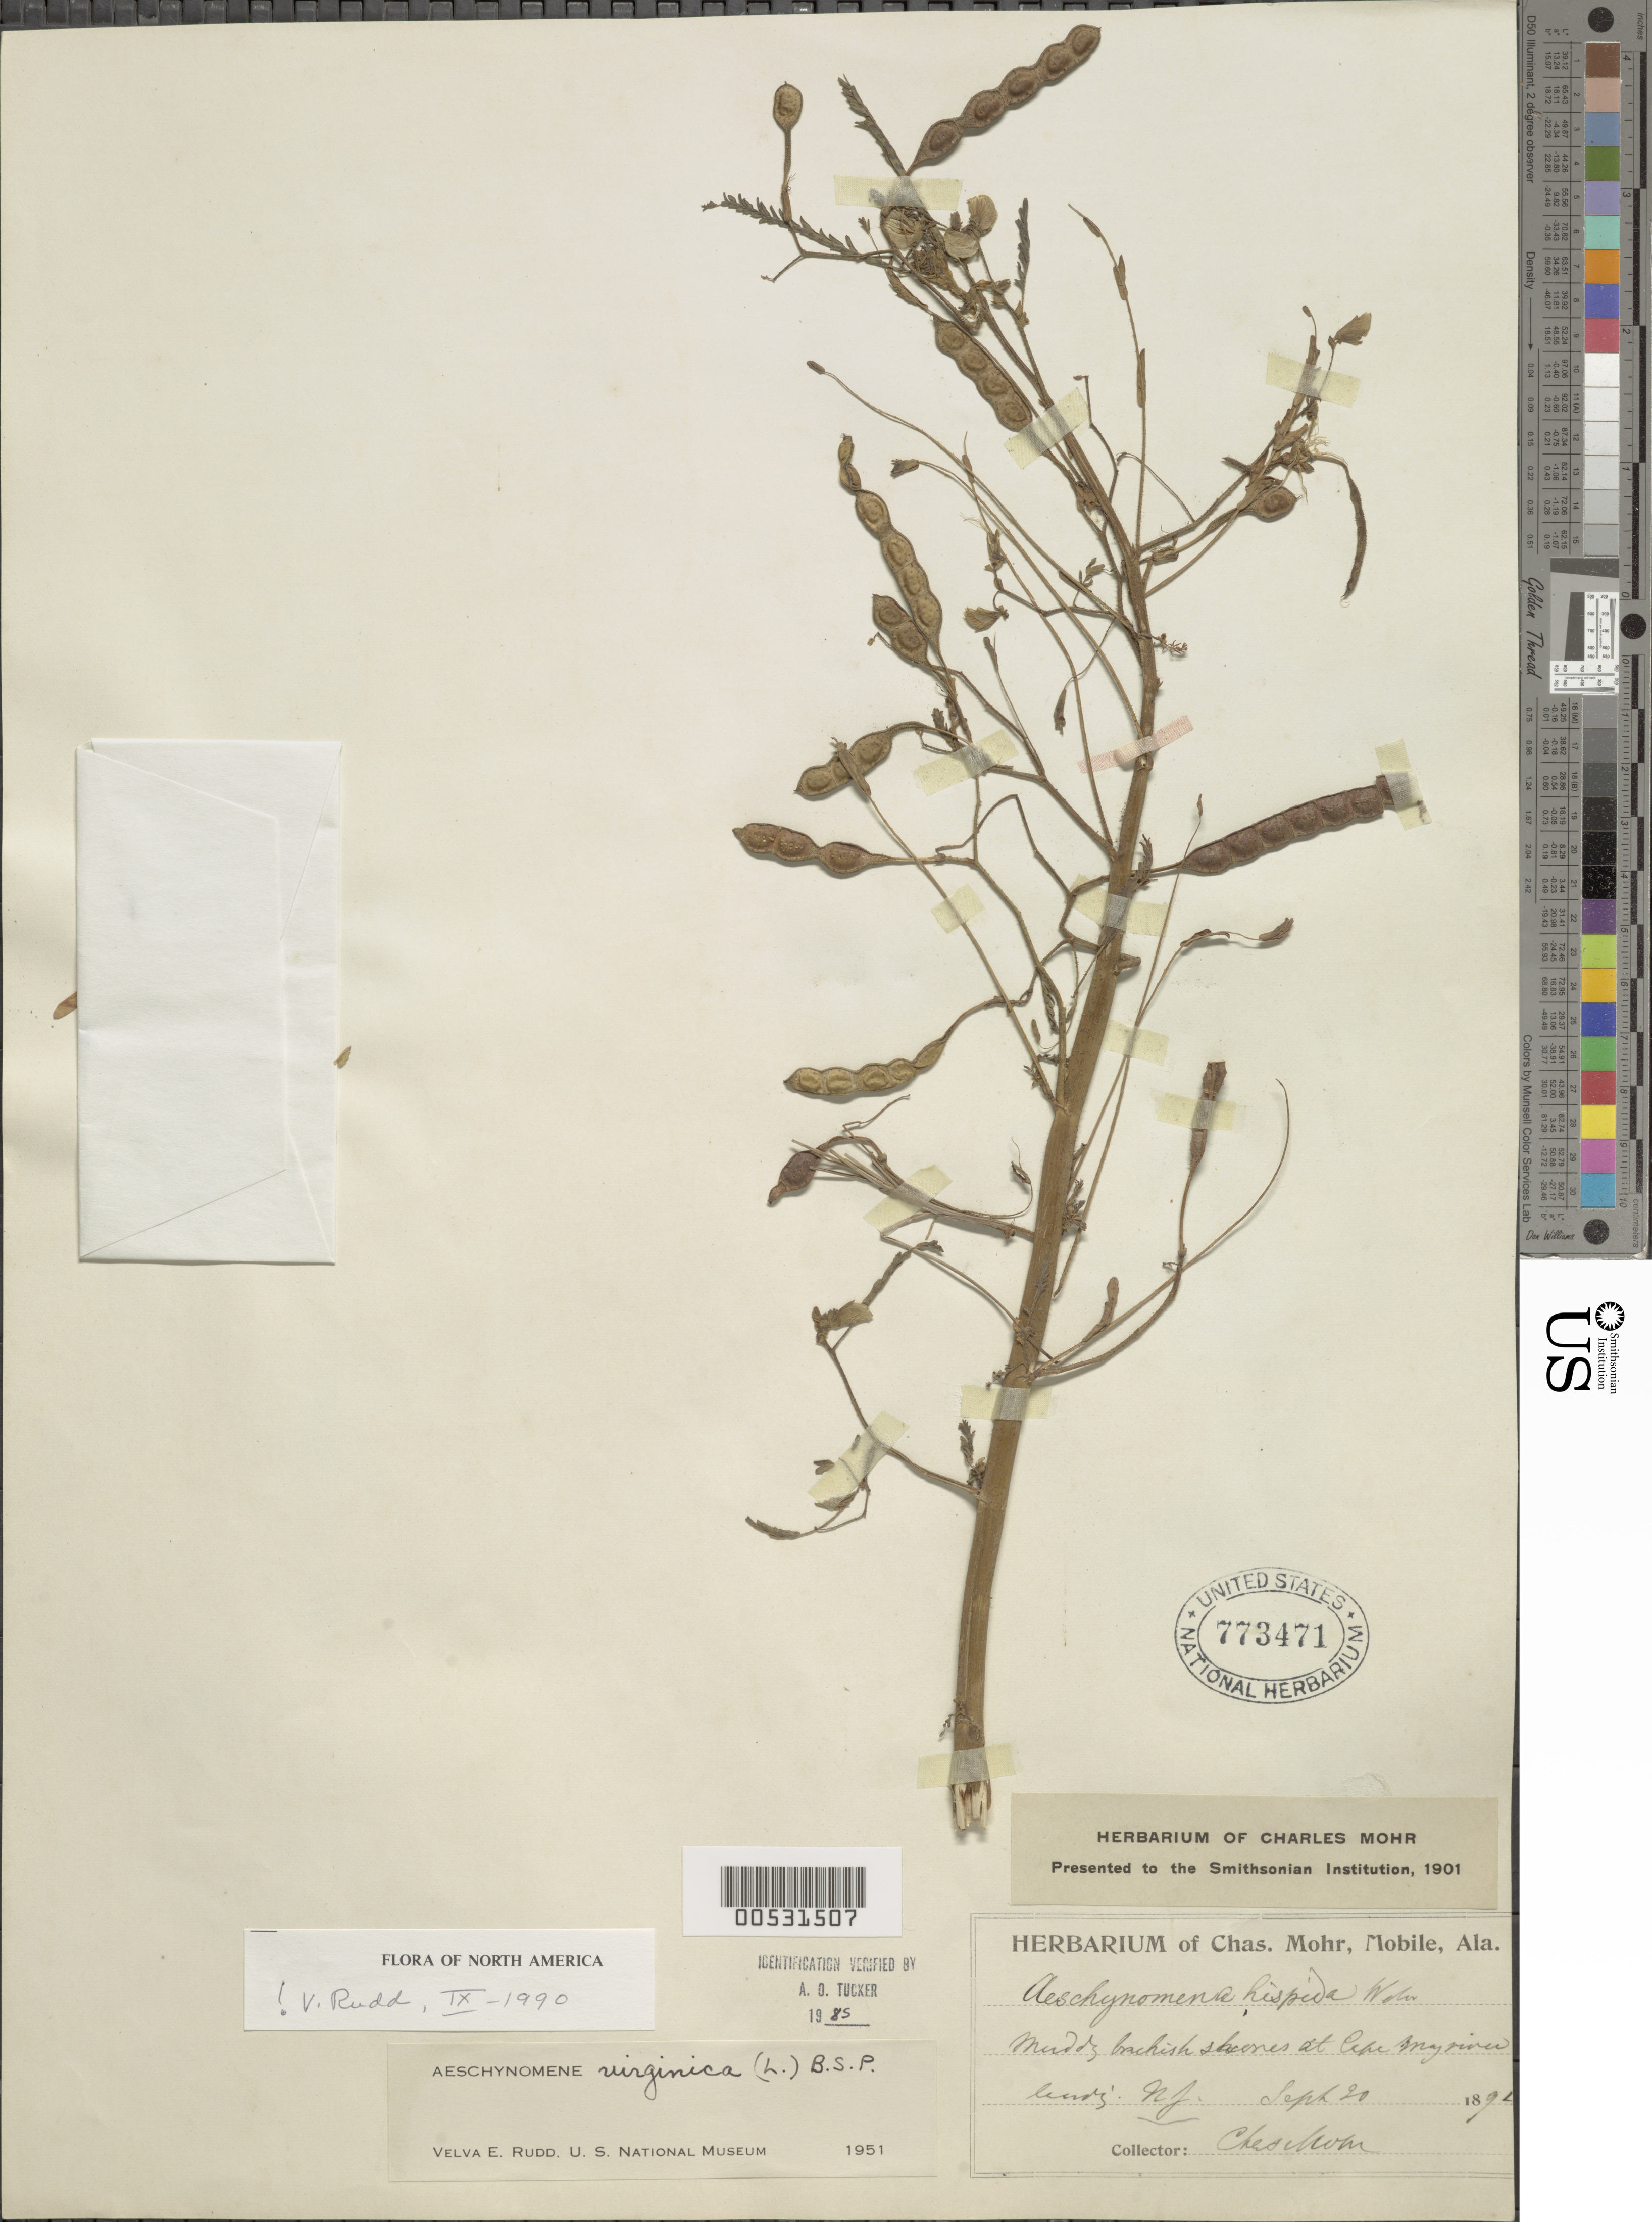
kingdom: Plantae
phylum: Tracheophyta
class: Magnoliopsida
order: Fabales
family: Fabaceae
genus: Aeschynomene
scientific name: Aeschynomene virginica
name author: (L.) Britton, Stearns & Poggenb.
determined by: Rudd, V. E.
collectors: C. T. Mohr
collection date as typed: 20 Sep 1891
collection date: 1891-09-20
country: United States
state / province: New Jersey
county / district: Cape May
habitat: Muddy brackish shores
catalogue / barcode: US 773471